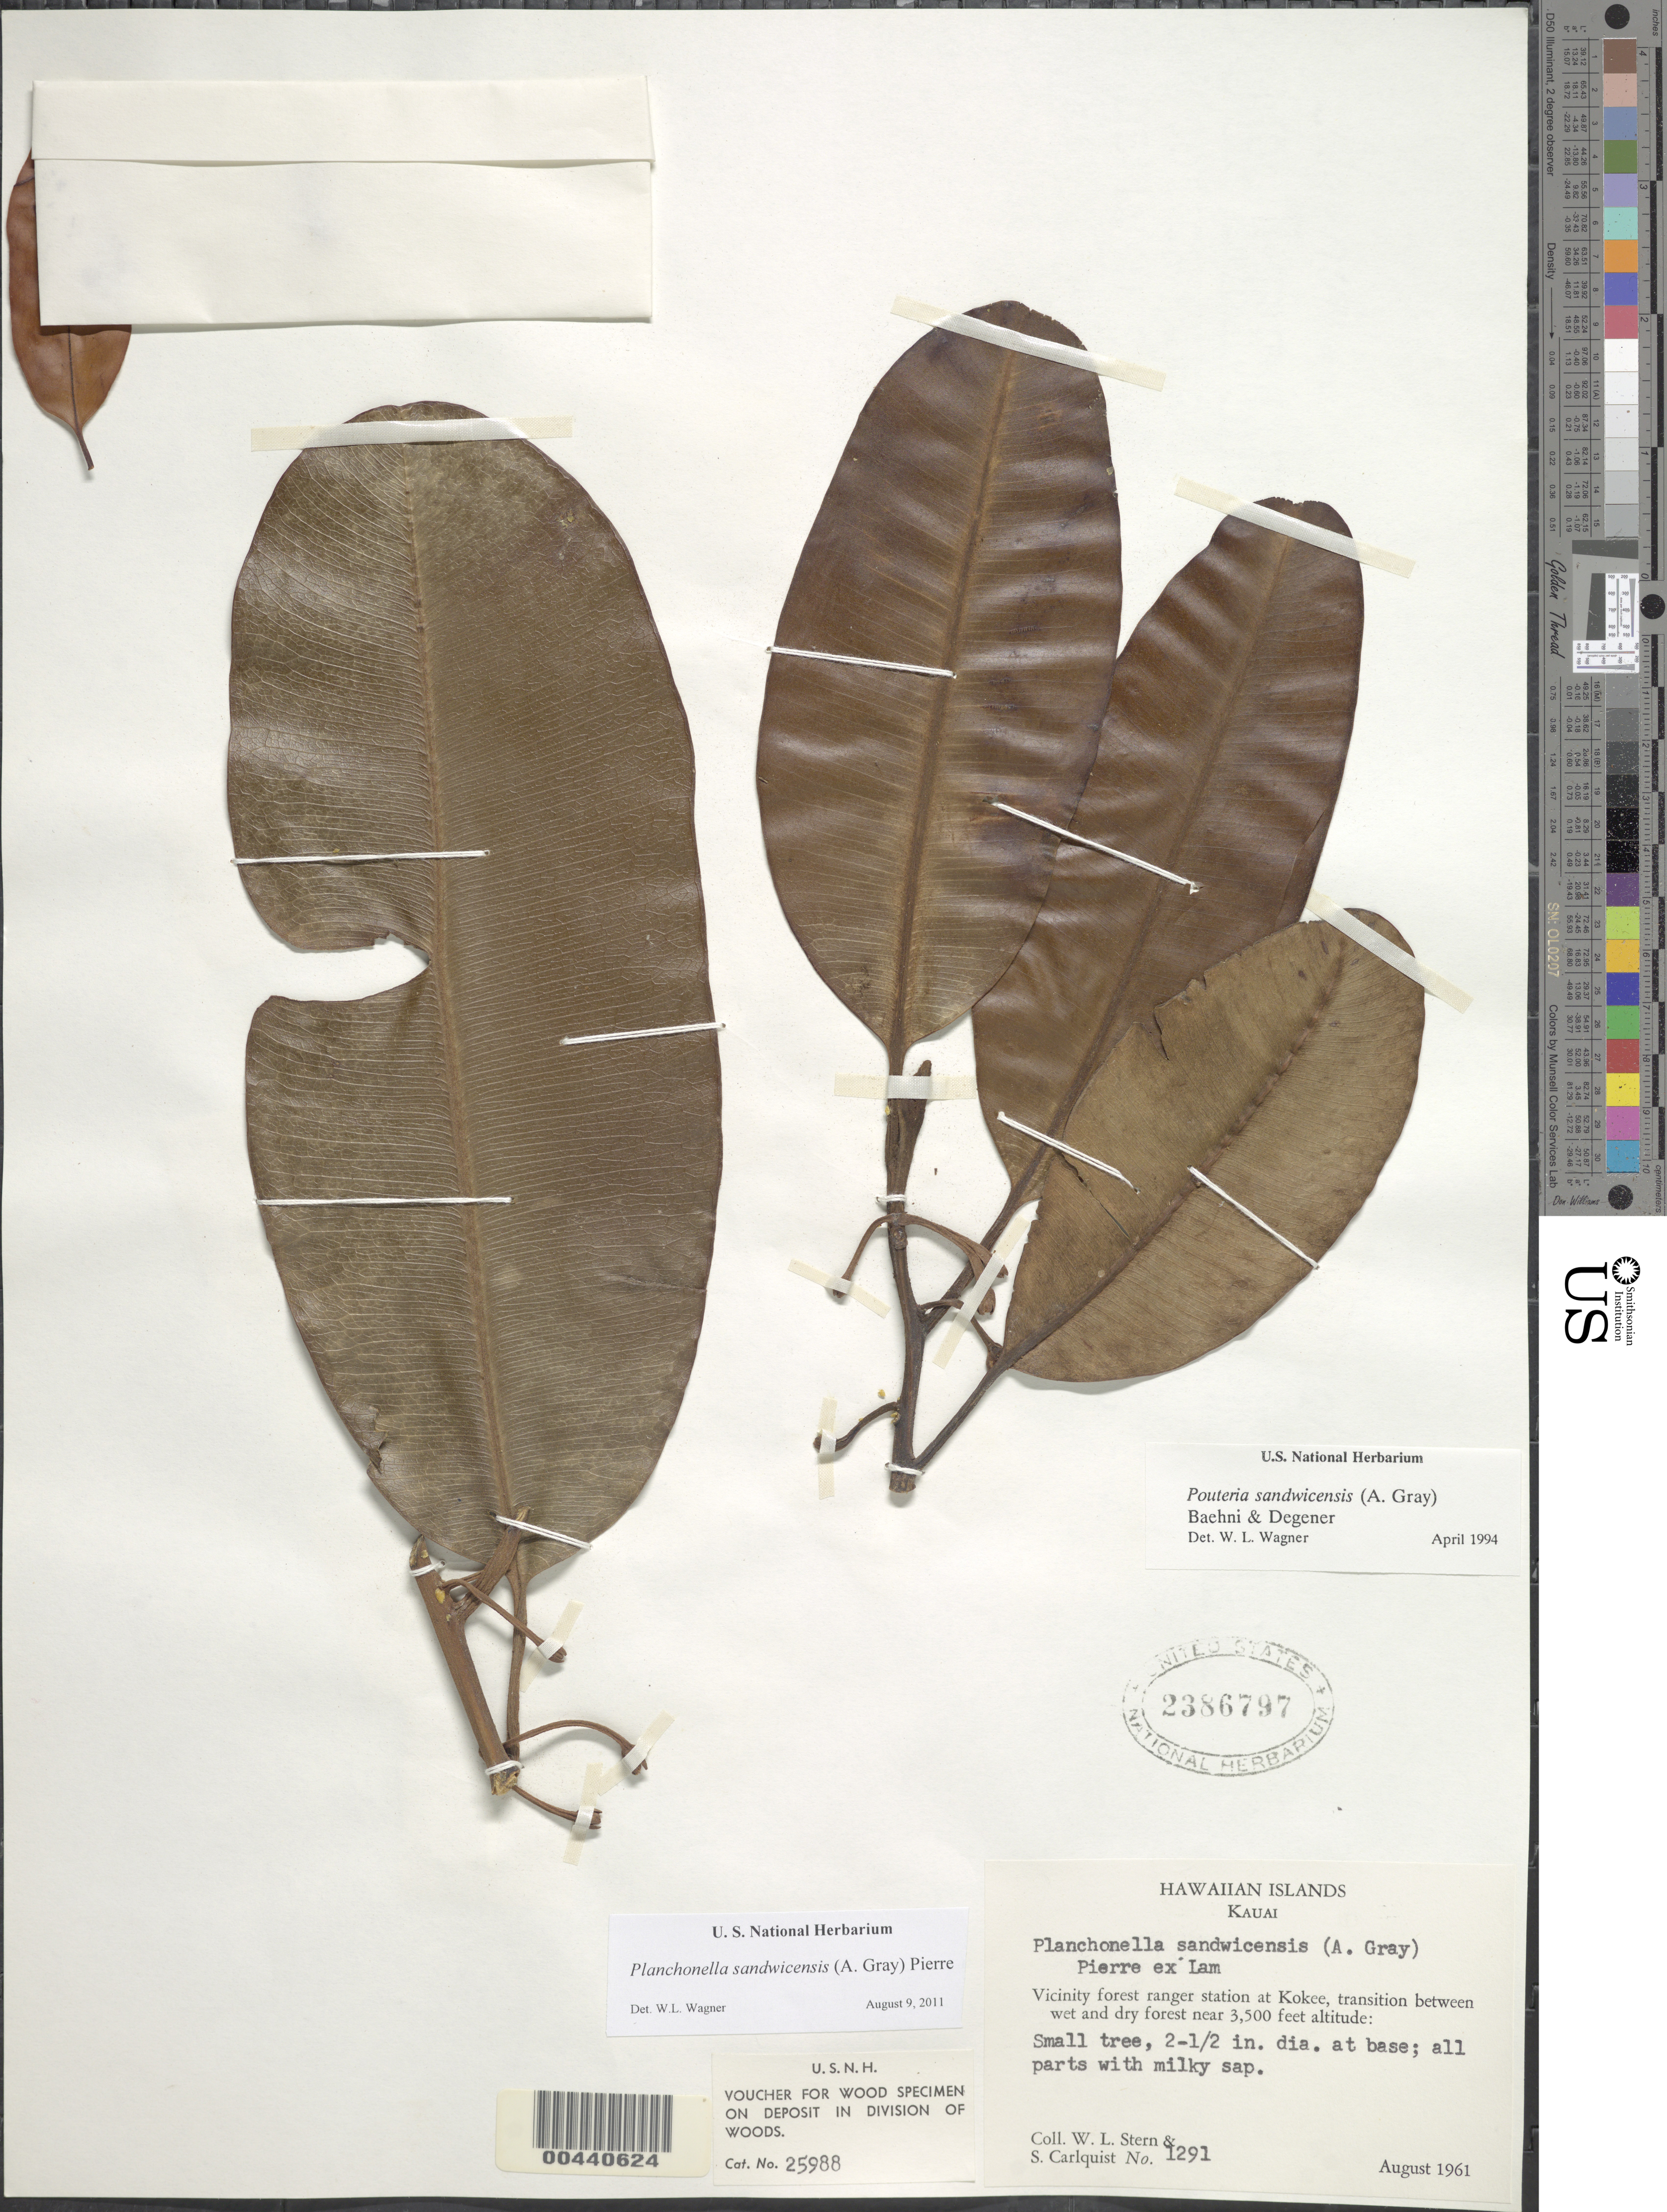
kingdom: Plantae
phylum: Tracheophyta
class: Magnoliopsida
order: Ericales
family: Sapotaceae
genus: Planchonella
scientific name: Planchonella sandwicensis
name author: (A. Gray) Pierre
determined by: Havran, J. C.; et al.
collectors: W. L. Stern & S. Carlquist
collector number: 1291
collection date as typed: Aug 1961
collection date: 1961-08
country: United States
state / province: Hawaii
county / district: Kauai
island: Kaua'i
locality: Vicinity forest ranger station at Kokee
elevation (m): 1067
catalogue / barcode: US 2386797